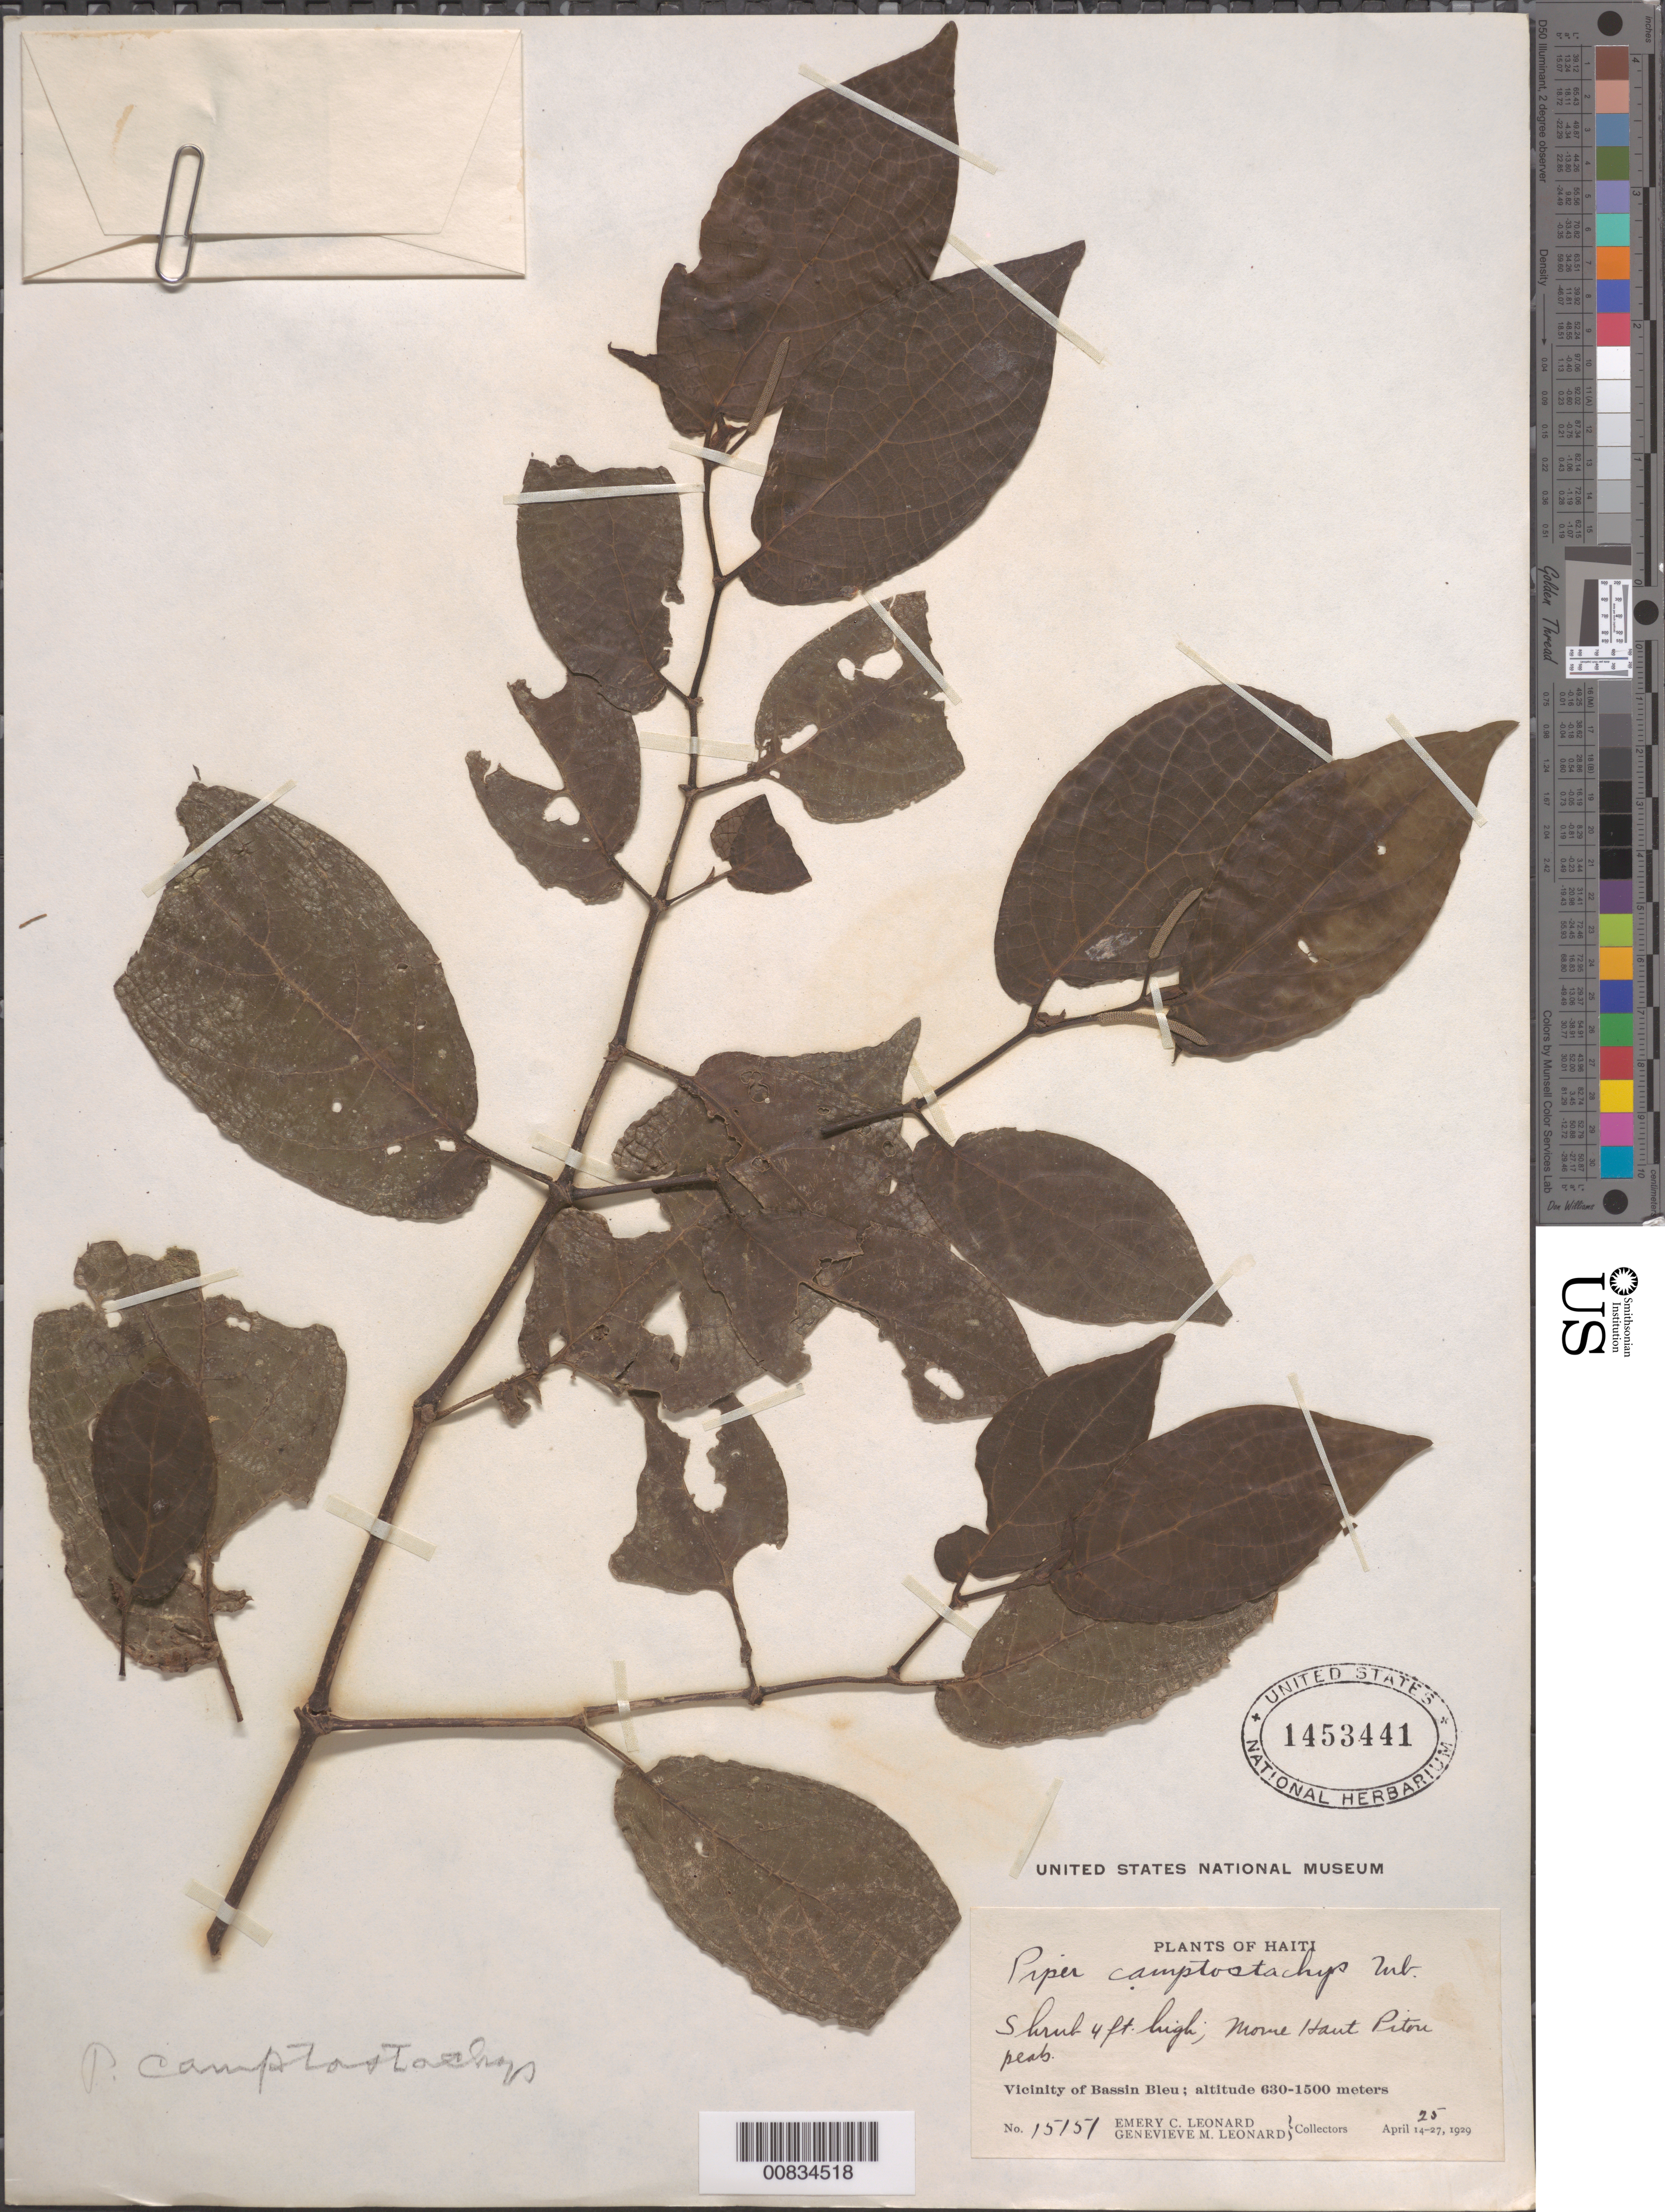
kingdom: Plantae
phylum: Tracheophyta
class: Magnoliopsida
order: Piperales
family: Piperaceae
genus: Piper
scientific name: Piper camptostachys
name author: Urb.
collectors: E. C. Leonard & G. M. Leonard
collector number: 15151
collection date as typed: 25 Apr 1929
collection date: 1929-04-25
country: Haiti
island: Hispaniola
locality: Vicinity of Bassin Bleu. Morne Haut Piton Peak.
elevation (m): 630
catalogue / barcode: US 1453441